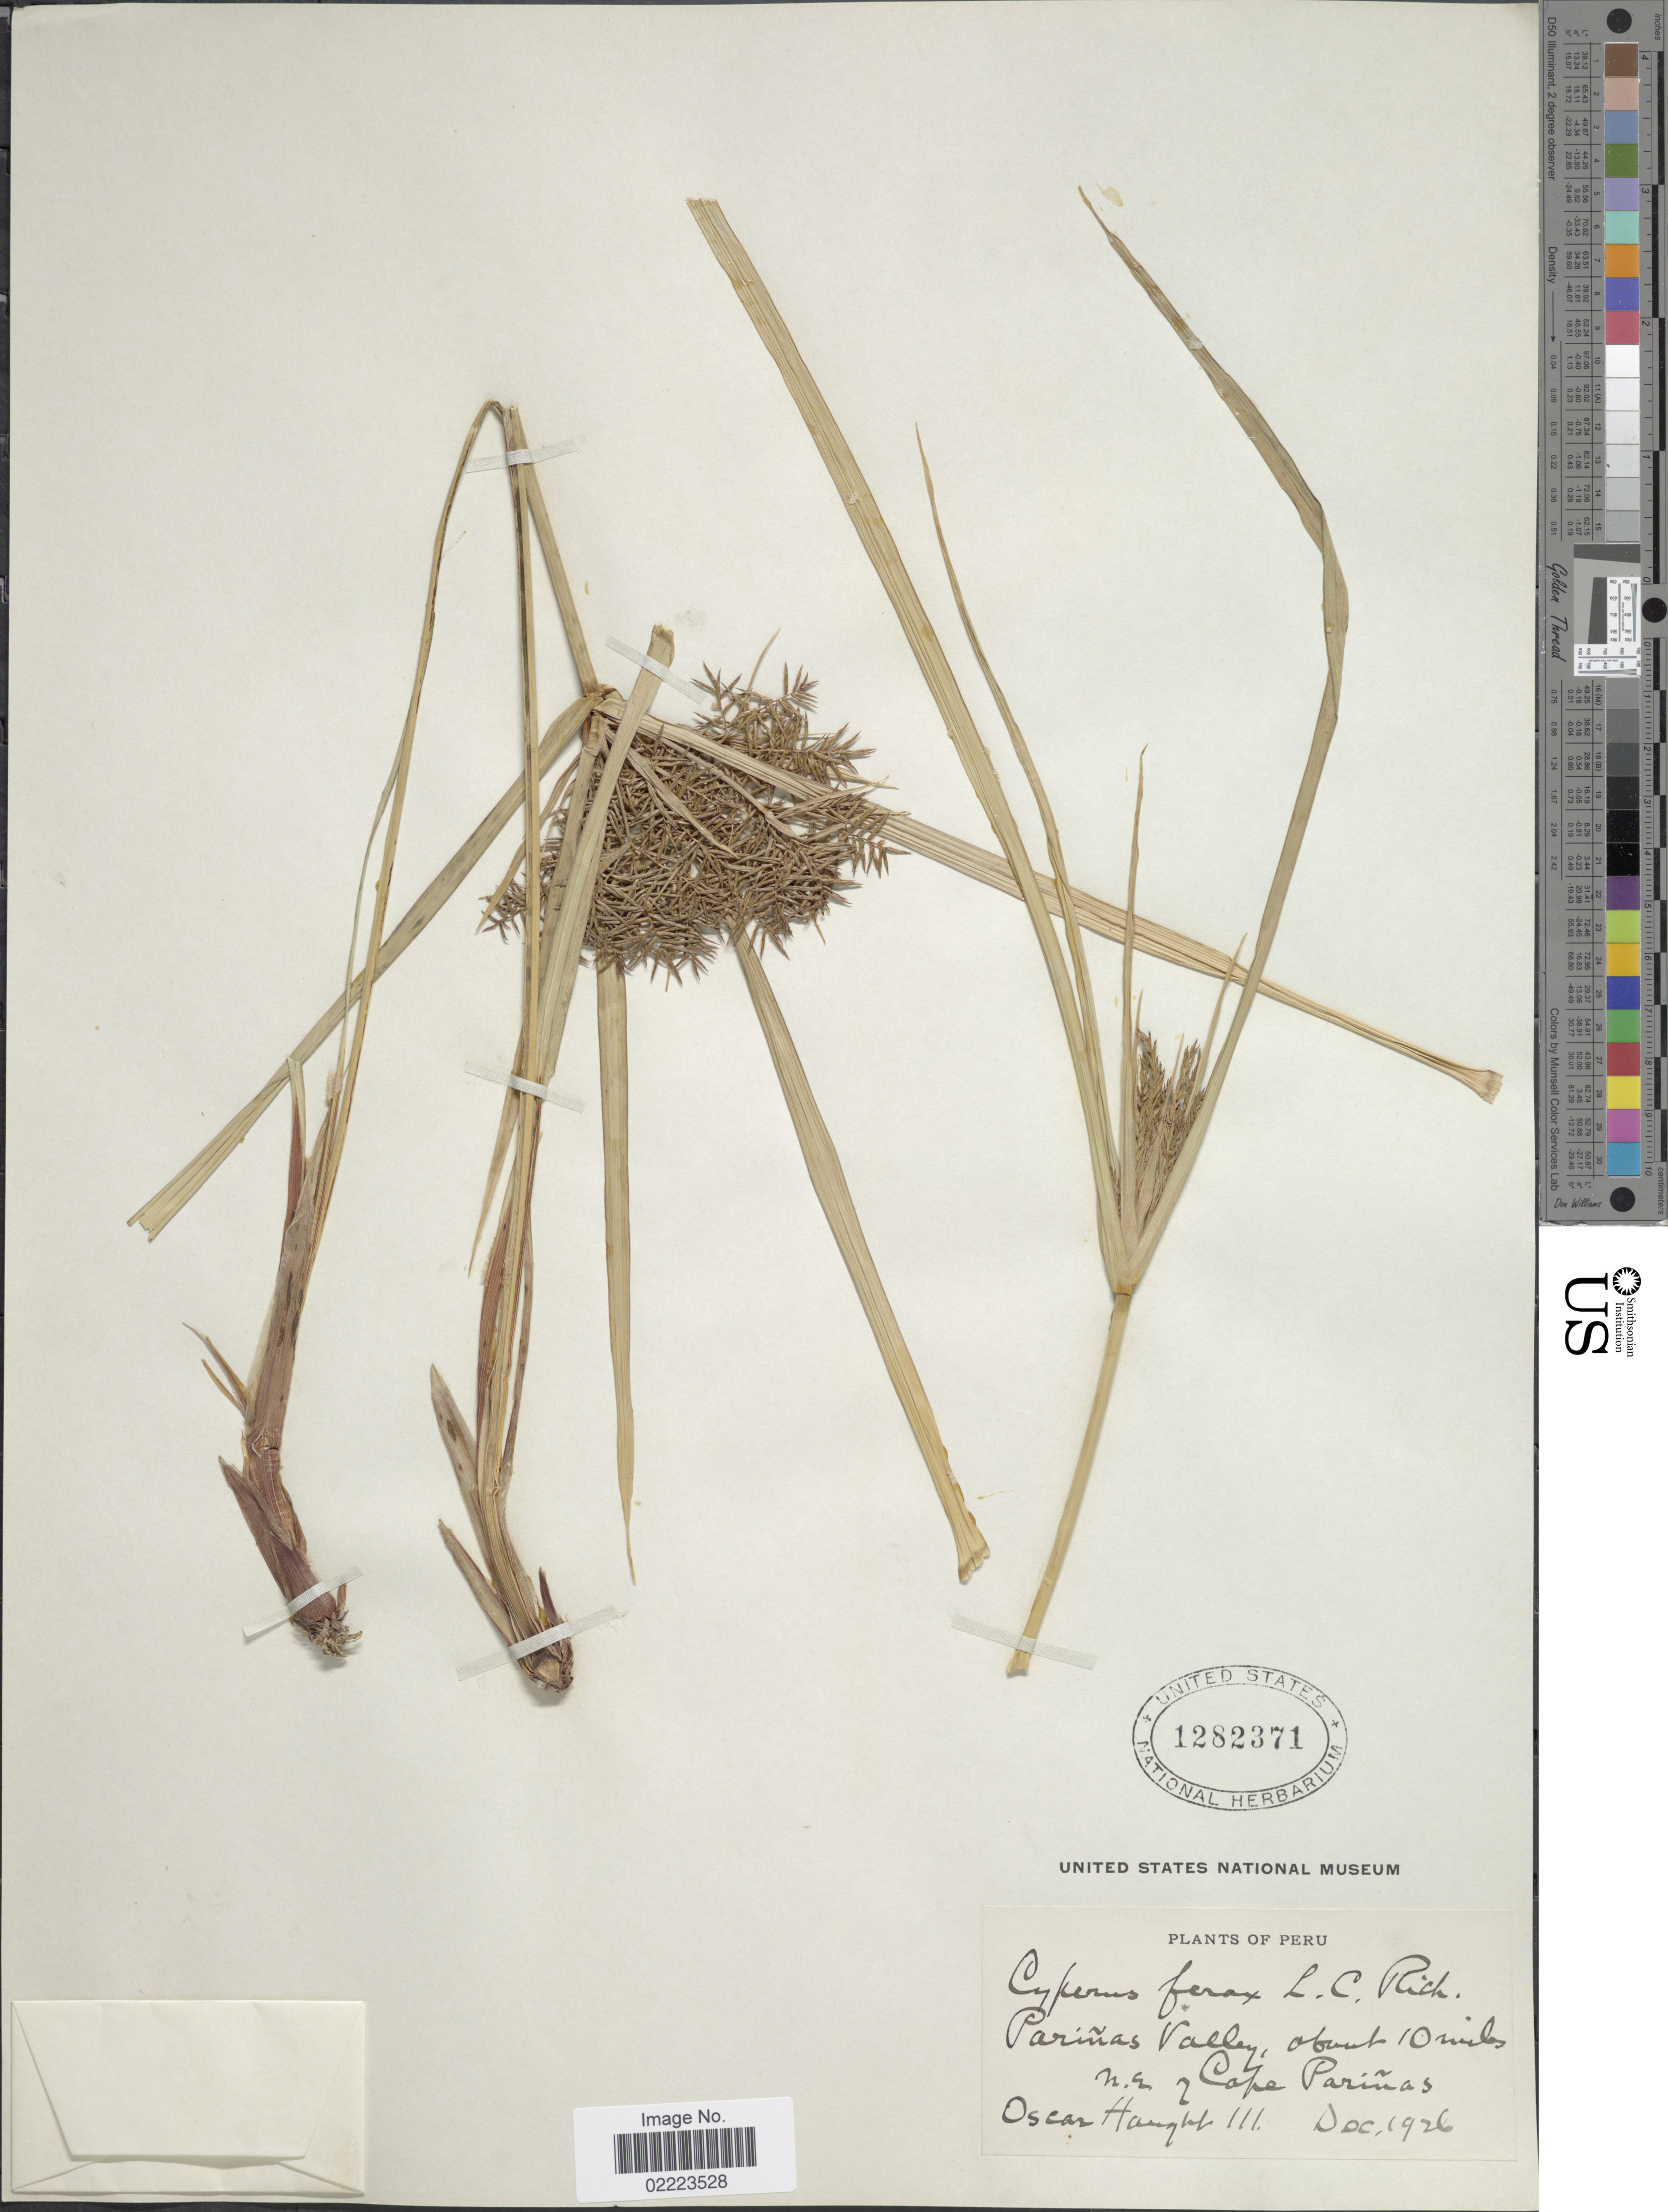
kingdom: Plantae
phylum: Tracheophyta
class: Liliopsida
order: Poales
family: Cyperaceae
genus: Cyperus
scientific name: Cyperus odoratus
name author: L.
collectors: O. L. Haught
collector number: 111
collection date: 1926-12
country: Peru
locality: Parinas Valley, about 10 miles N.E. of Cape Parinas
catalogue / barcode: US 1282371